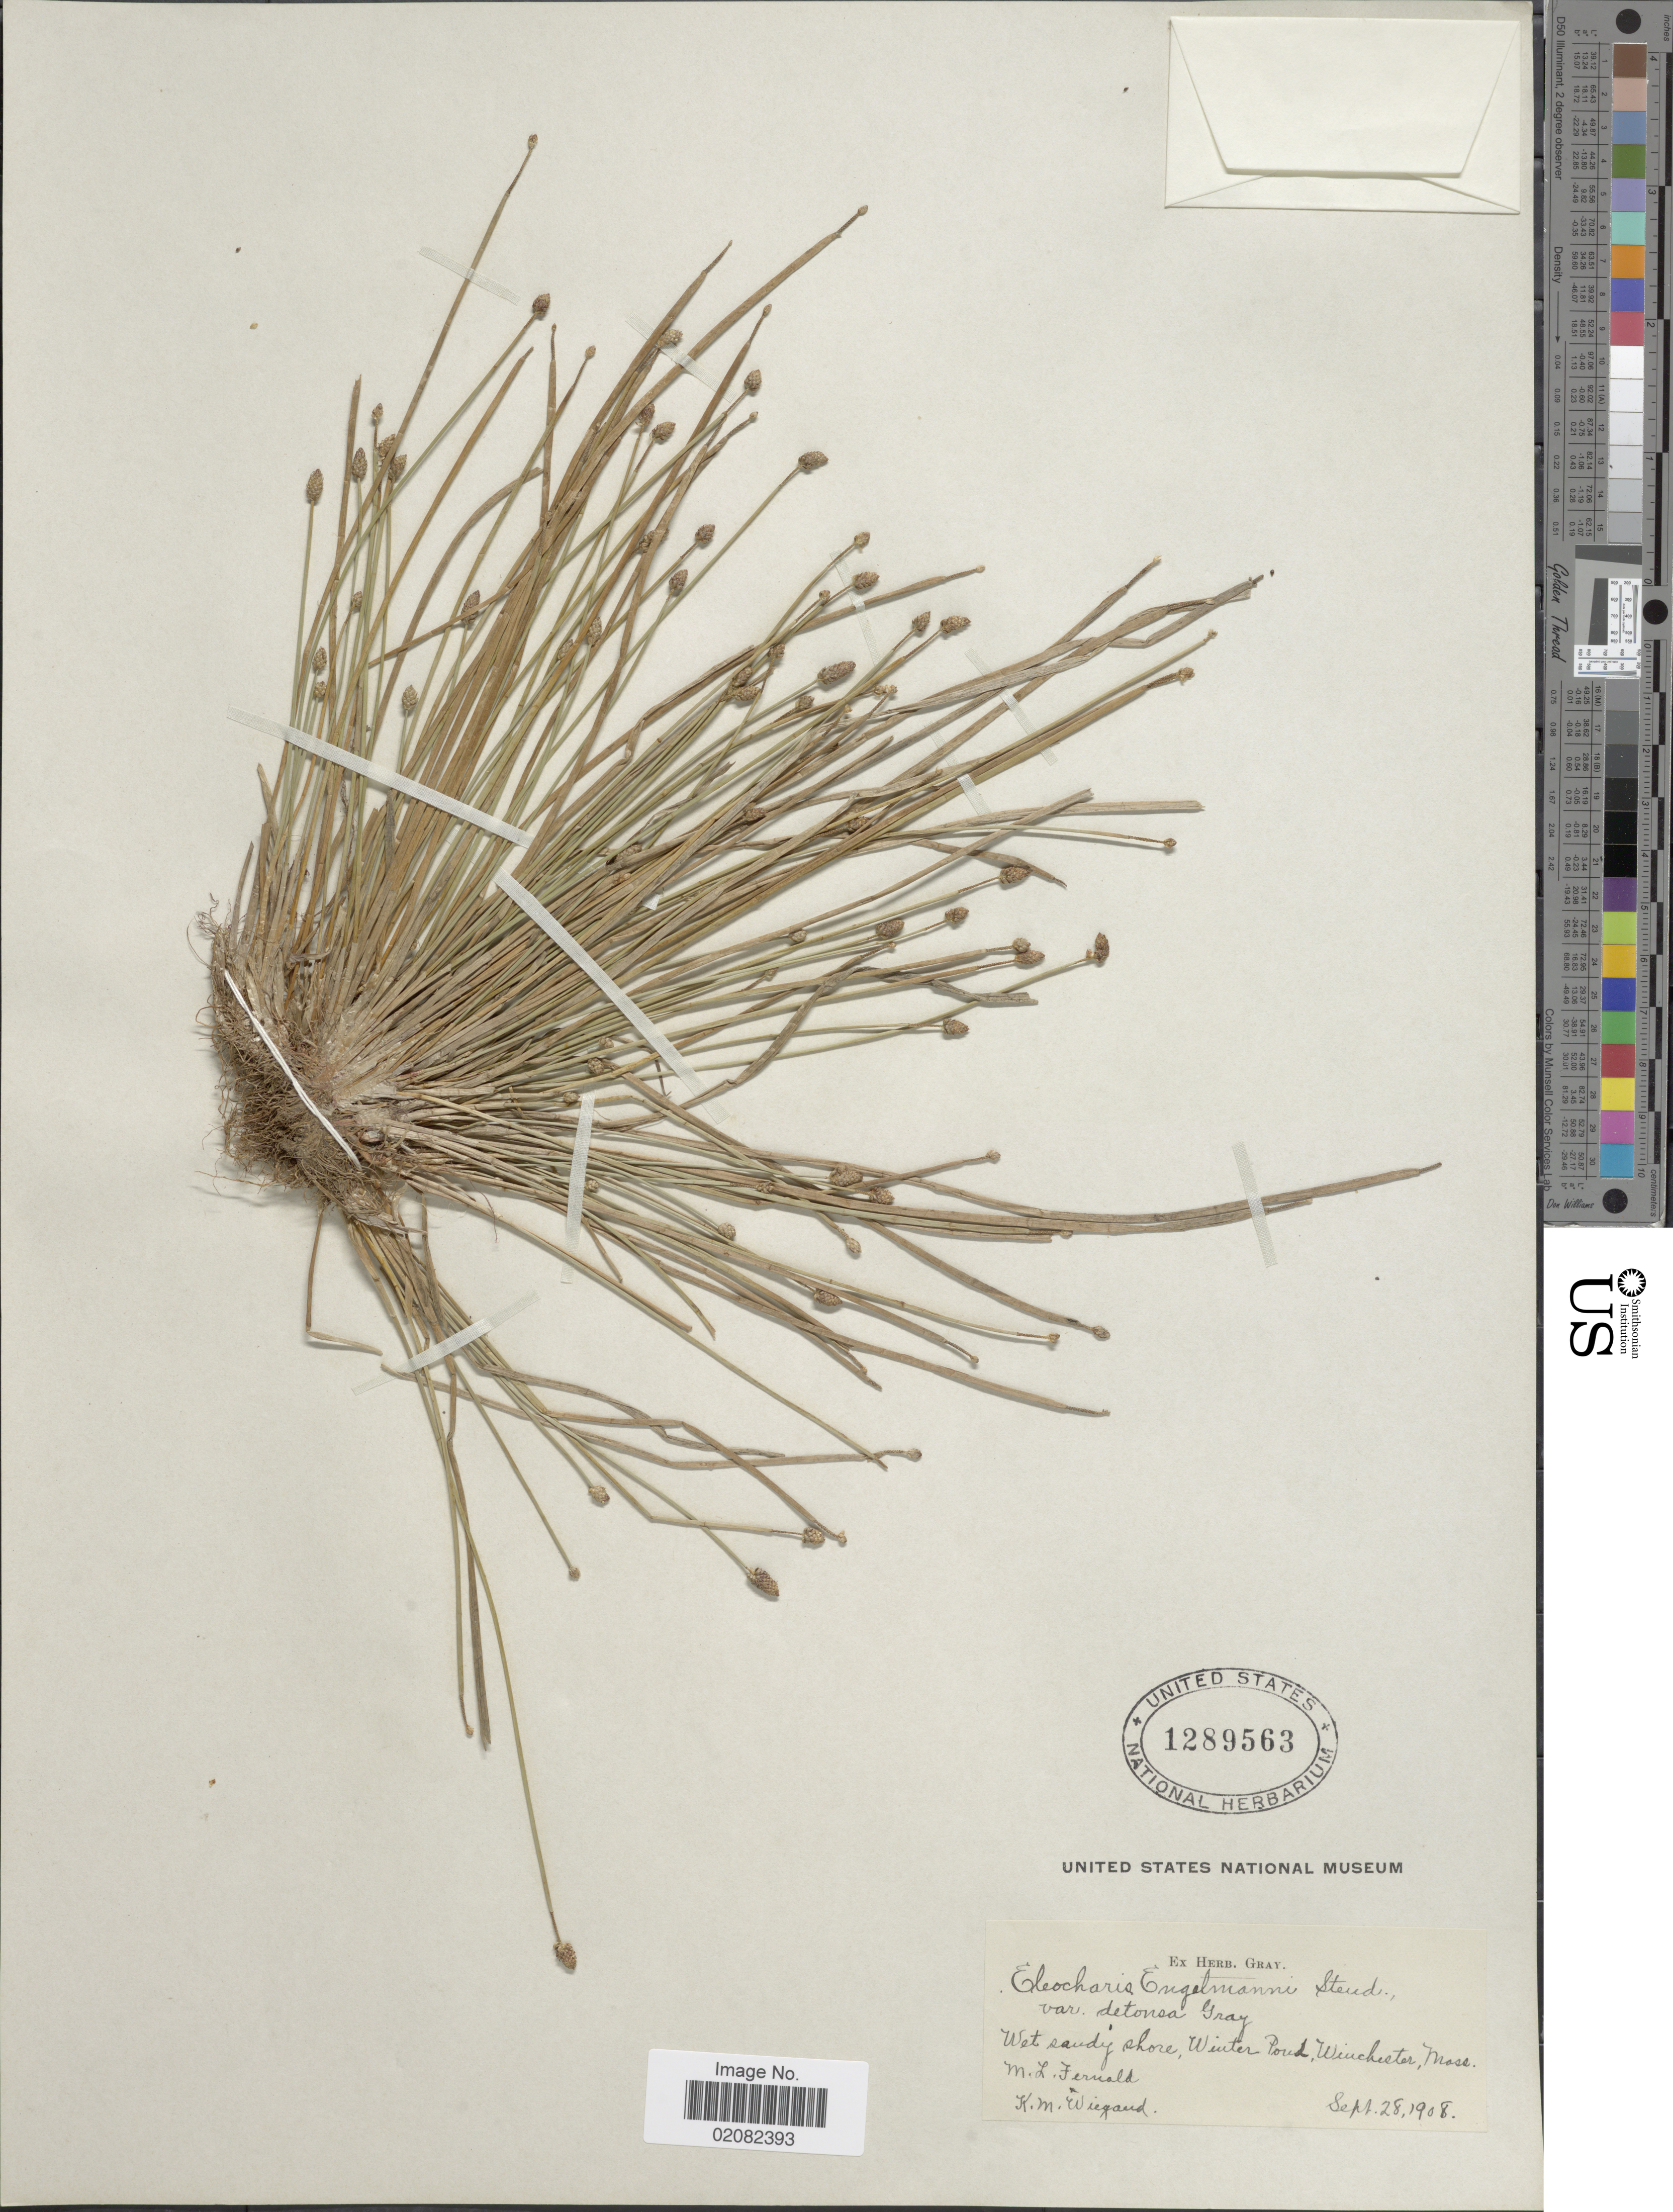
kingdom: Plantae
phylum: Tracheophyta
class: Liliopsida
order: Poales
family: Cyperaceae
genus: Eleocharis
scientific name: Eleocharis engelmannii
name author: Steud.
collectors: M. L. Fernald & K. M. Wiegand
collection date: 1908-09-28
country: United States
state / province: Massachusetts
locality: Winter Pond, Winchester, Mass.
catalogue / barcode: US 1289563